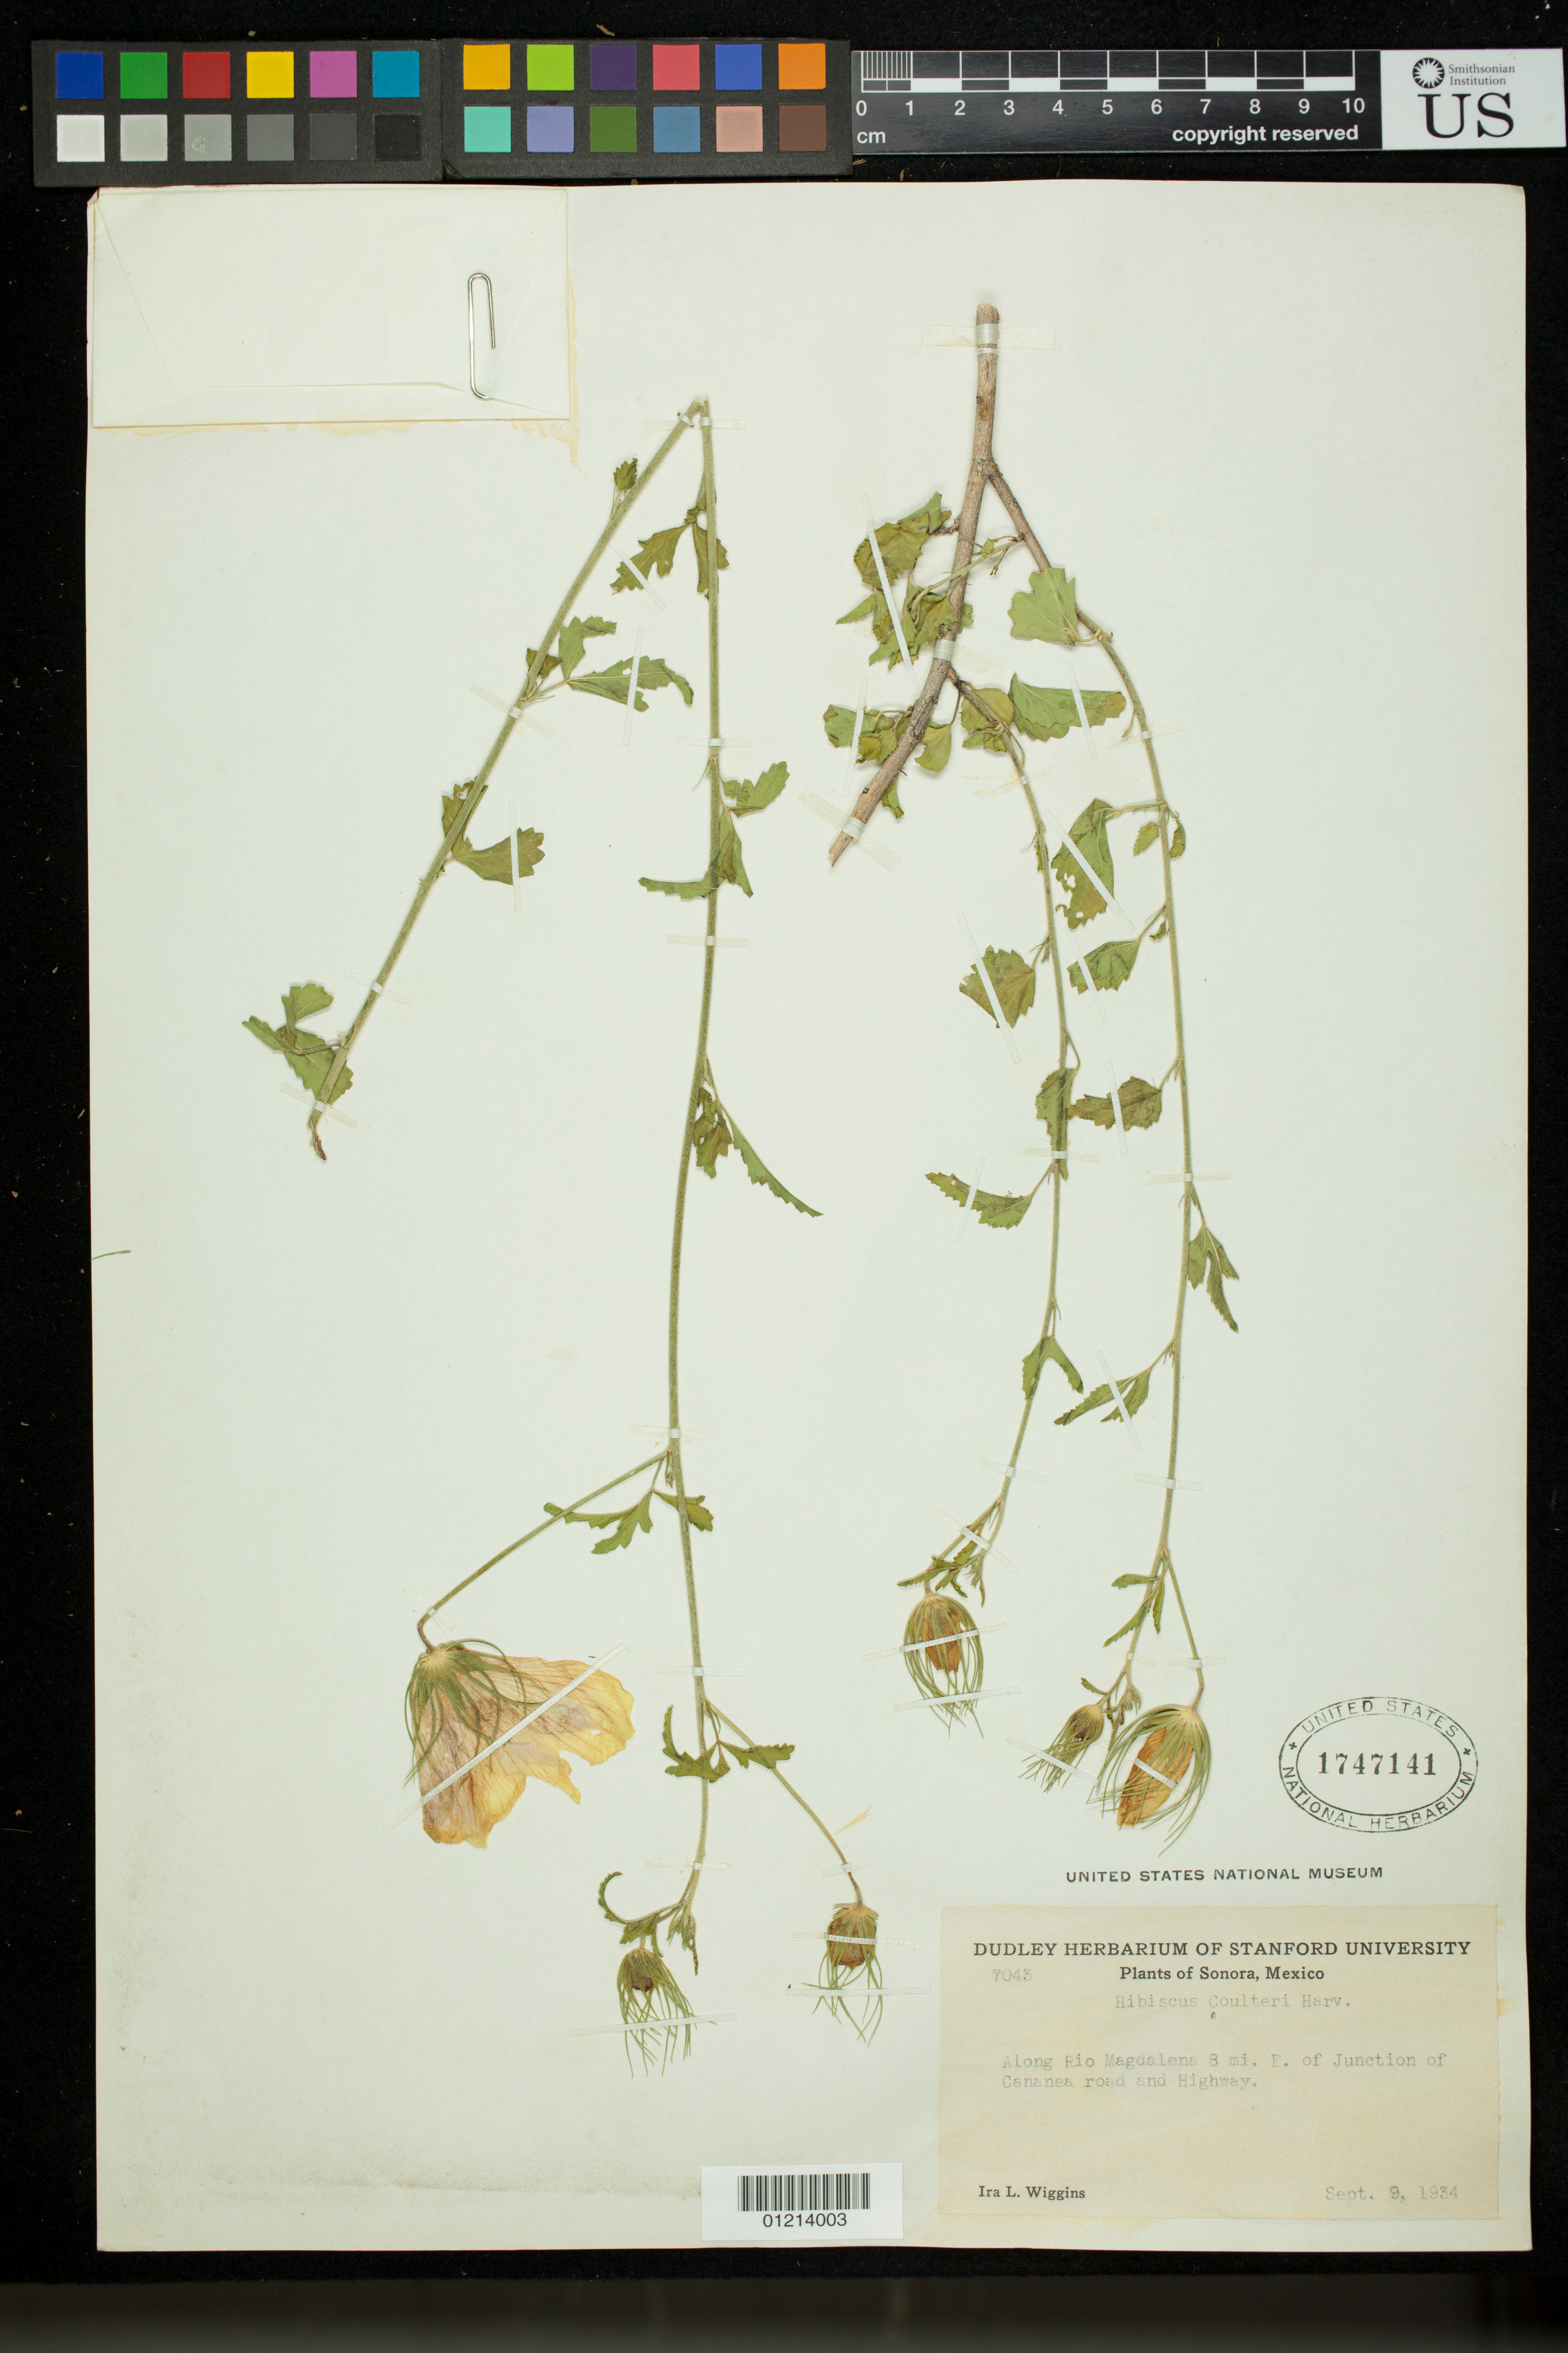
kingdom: Plantae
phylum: Tracheophyta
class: Magnoliopsida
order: Malvales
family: Malvaceae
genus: Hibiscus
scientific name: Hibiscus coulteri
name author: Harv. ex A. Gray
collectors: Whitney Expedition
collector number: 7043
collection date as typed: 09 Sep 1934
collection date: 1934-09-09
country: Mexico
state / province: Sonora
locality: Along Rio Magdalena 8 mi. E. of Junction of Cananea road and Highway.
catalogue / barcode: US 1747141